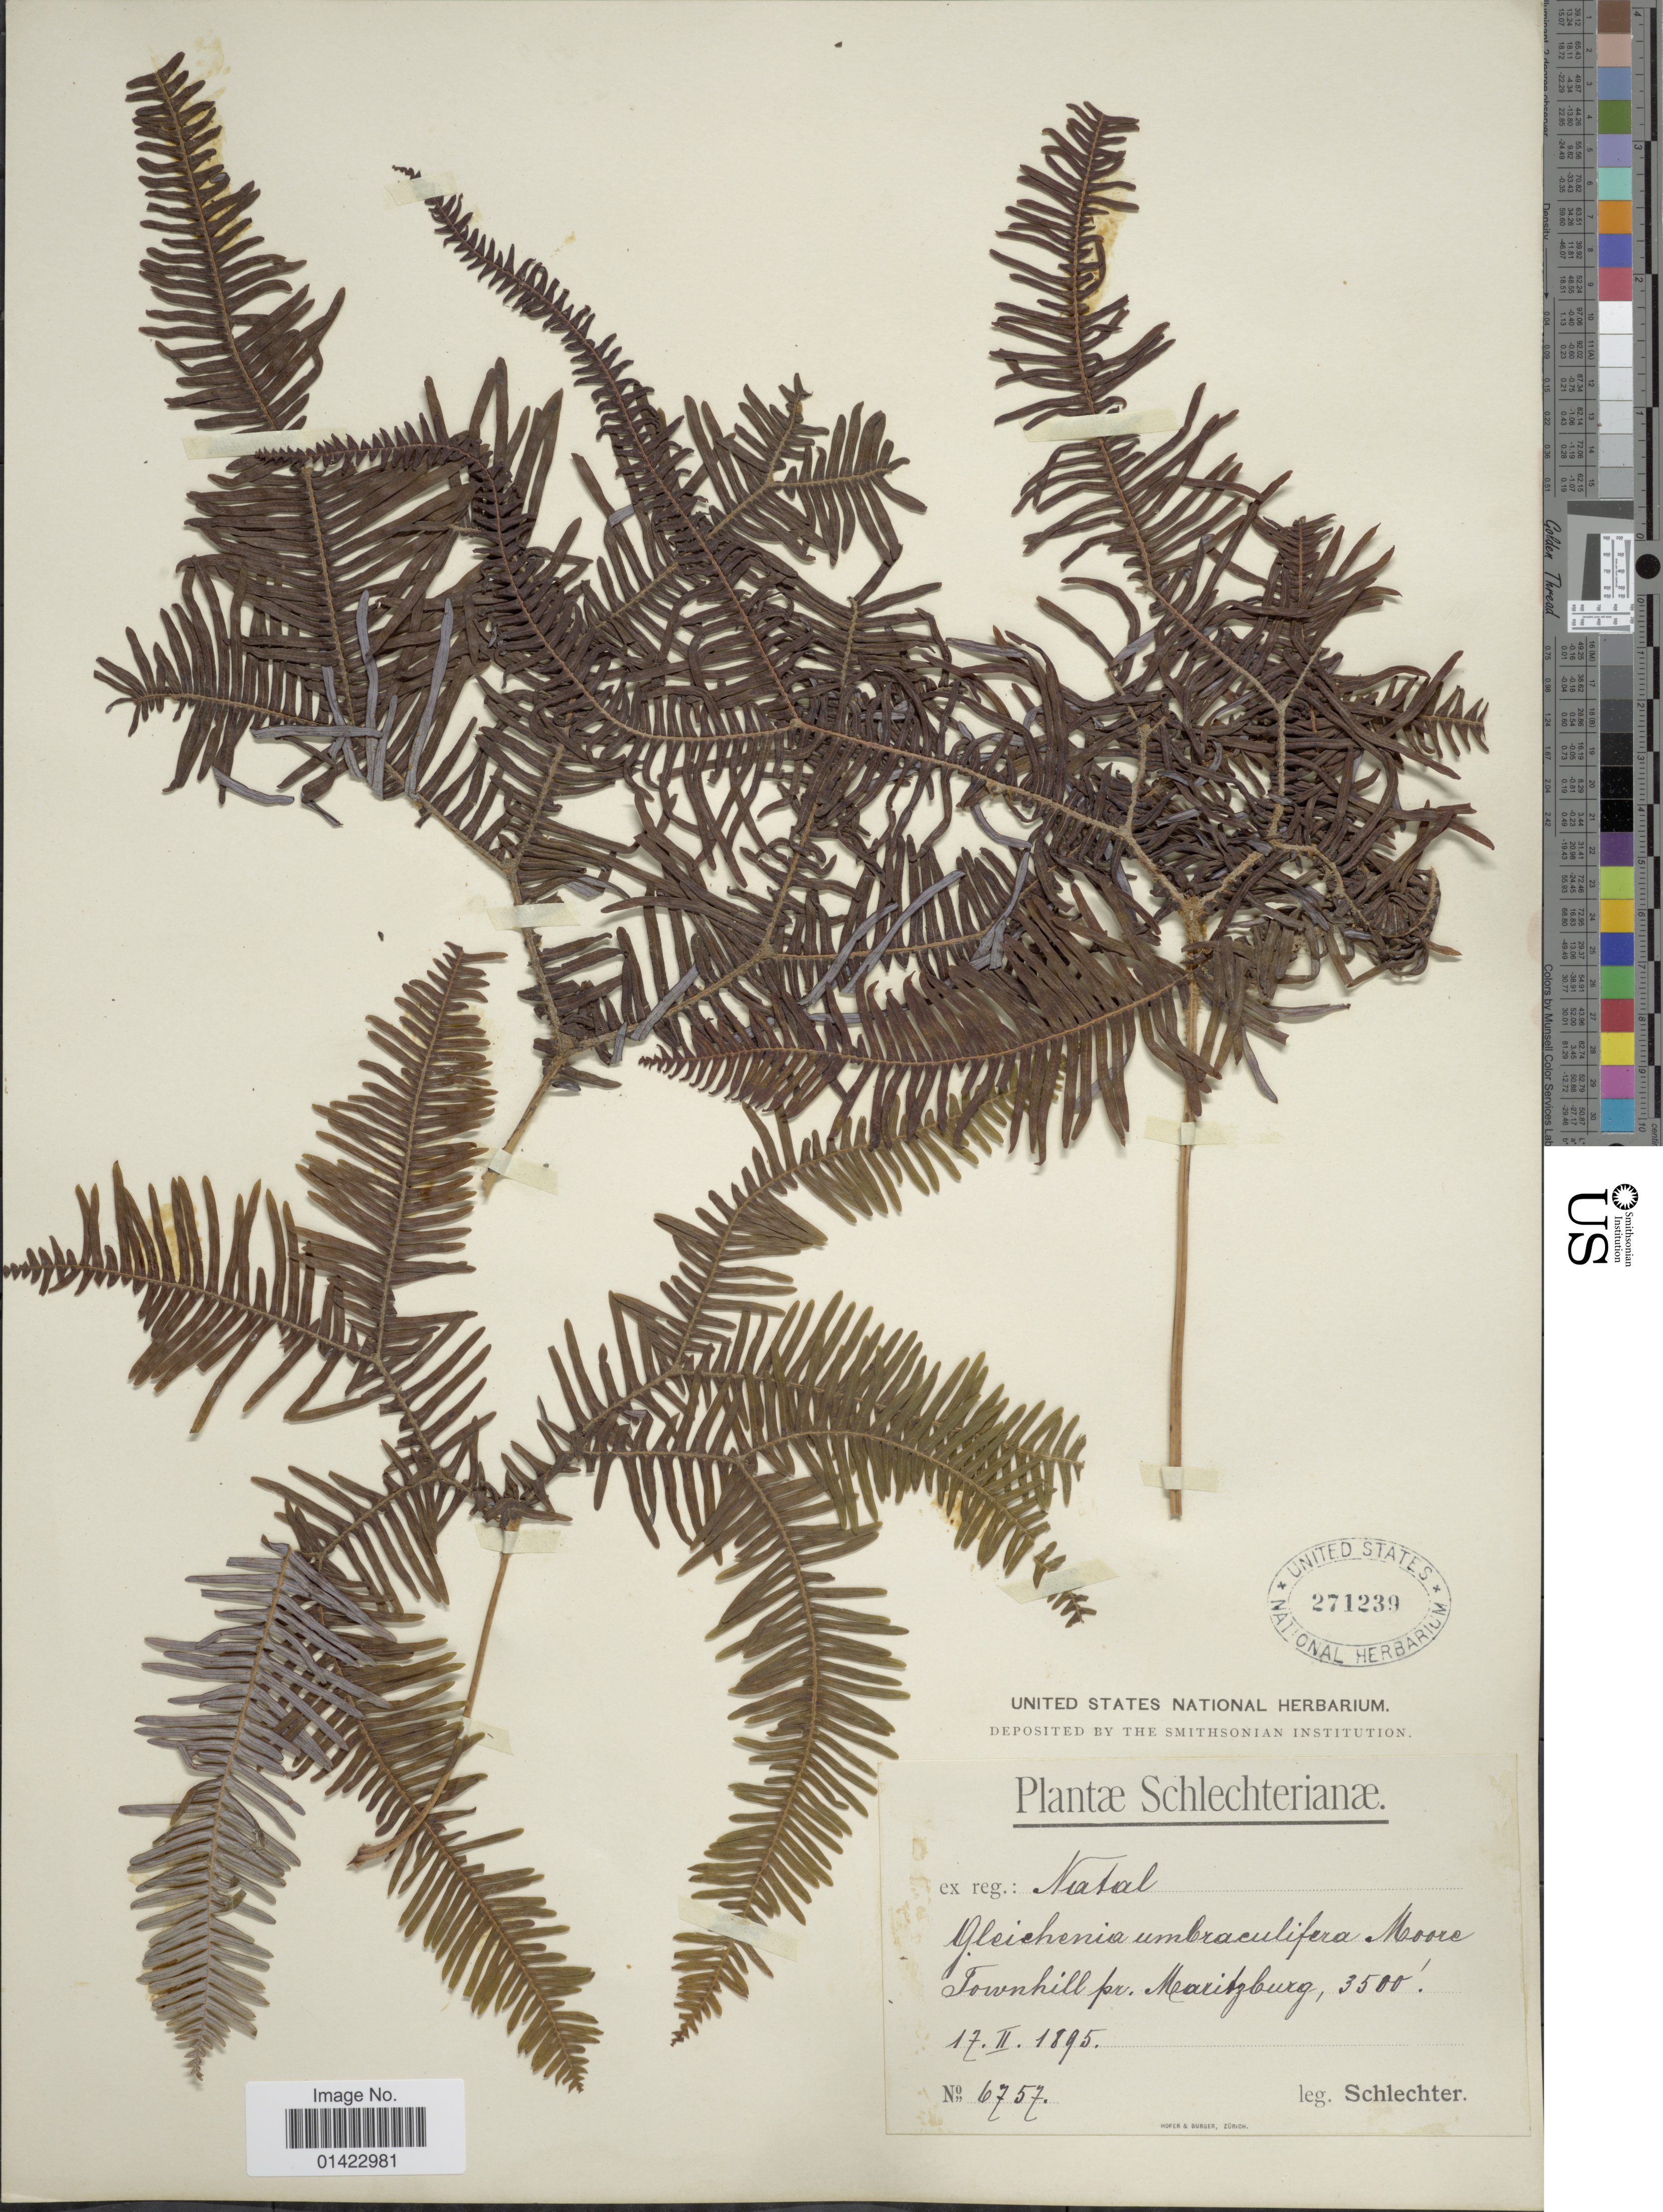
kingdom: Plantae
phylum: Tracheophyta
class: Polypodiopsida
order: Gleicheniales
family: Gleicheniaceae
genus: Sticherus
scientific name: Sticherus umbraculiferus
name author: (Kunze) Ching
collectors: Schlechter, --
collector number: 6757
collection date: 1895-02-17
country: South Africa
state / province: KwaZulu-Natal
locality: Natal, Townhill pr. Maritzburg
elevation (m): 1067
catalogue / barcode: US 271239